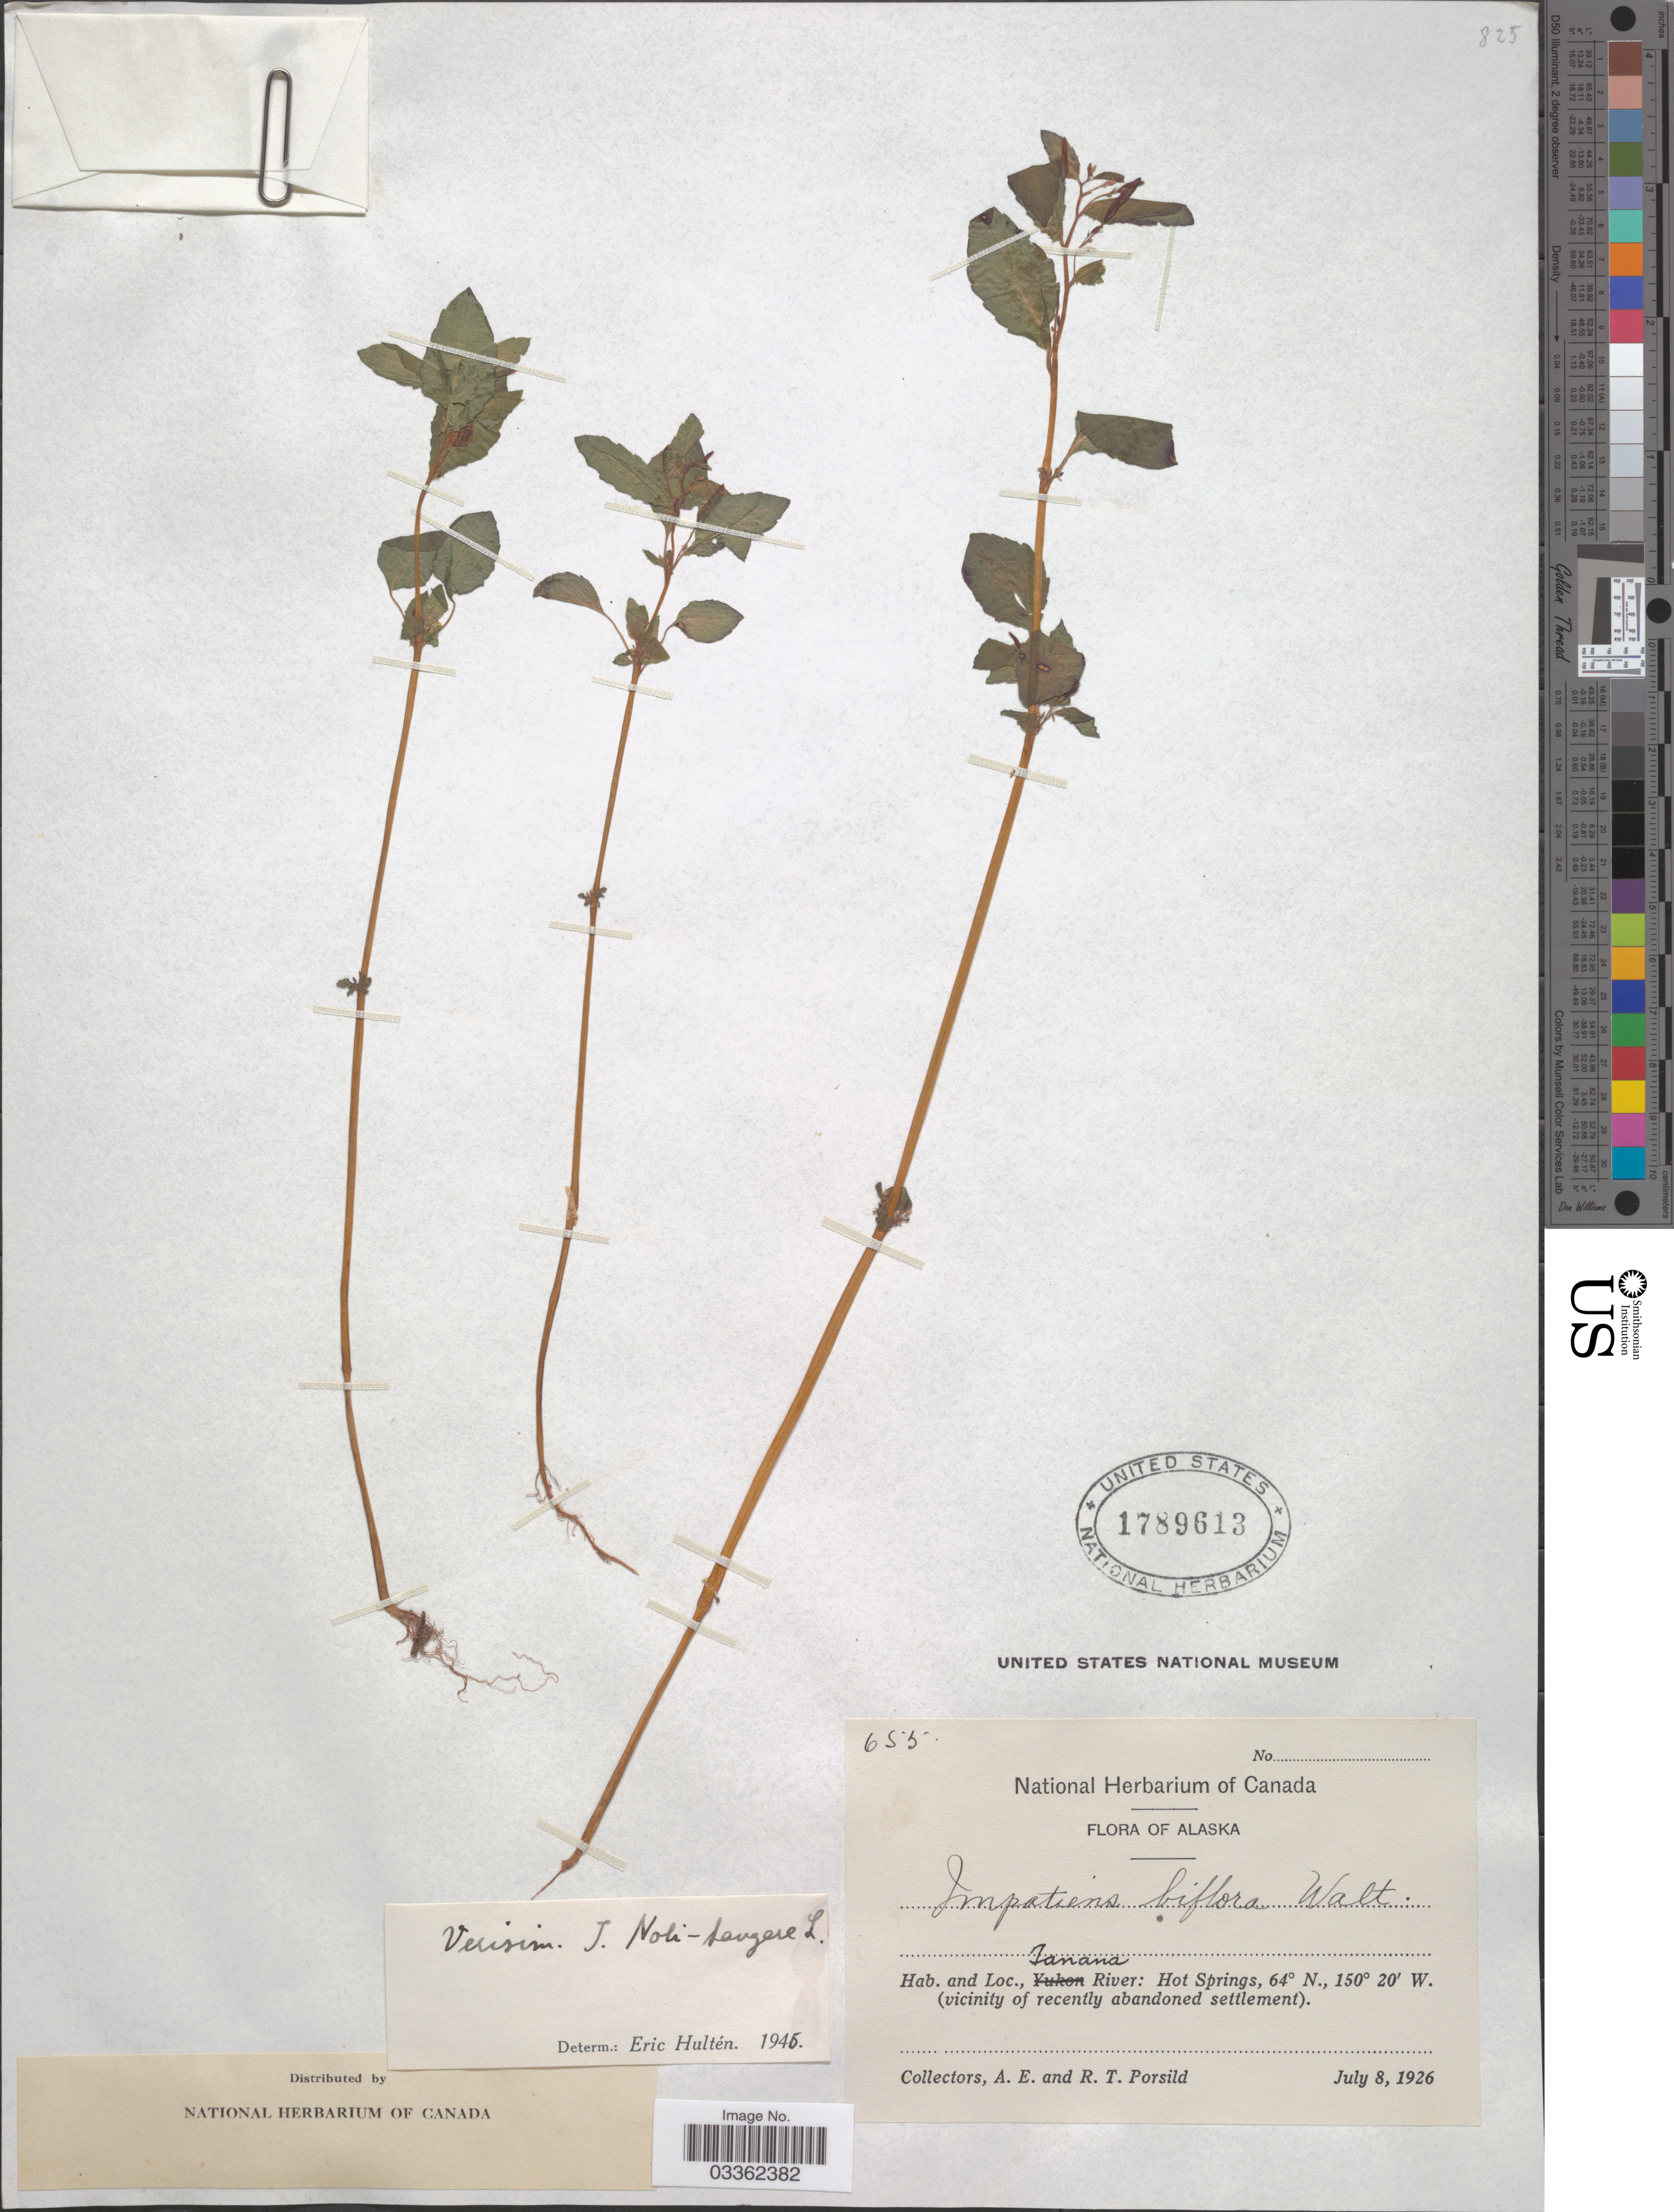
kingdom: Plantae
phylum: Tracheophyta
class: Magnoliopsida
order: Ericales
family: Balsaminaceae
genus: Impatiens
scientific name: Impatiens noli-tangere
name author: L.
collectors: A. E. Porsild & R. T. Porsild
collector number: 655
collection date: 1926-07-08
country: United States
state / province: Alaska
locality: Tanana River: Hot Springs (vicinity of recently abandoned settlement).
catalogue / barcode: US 1789613